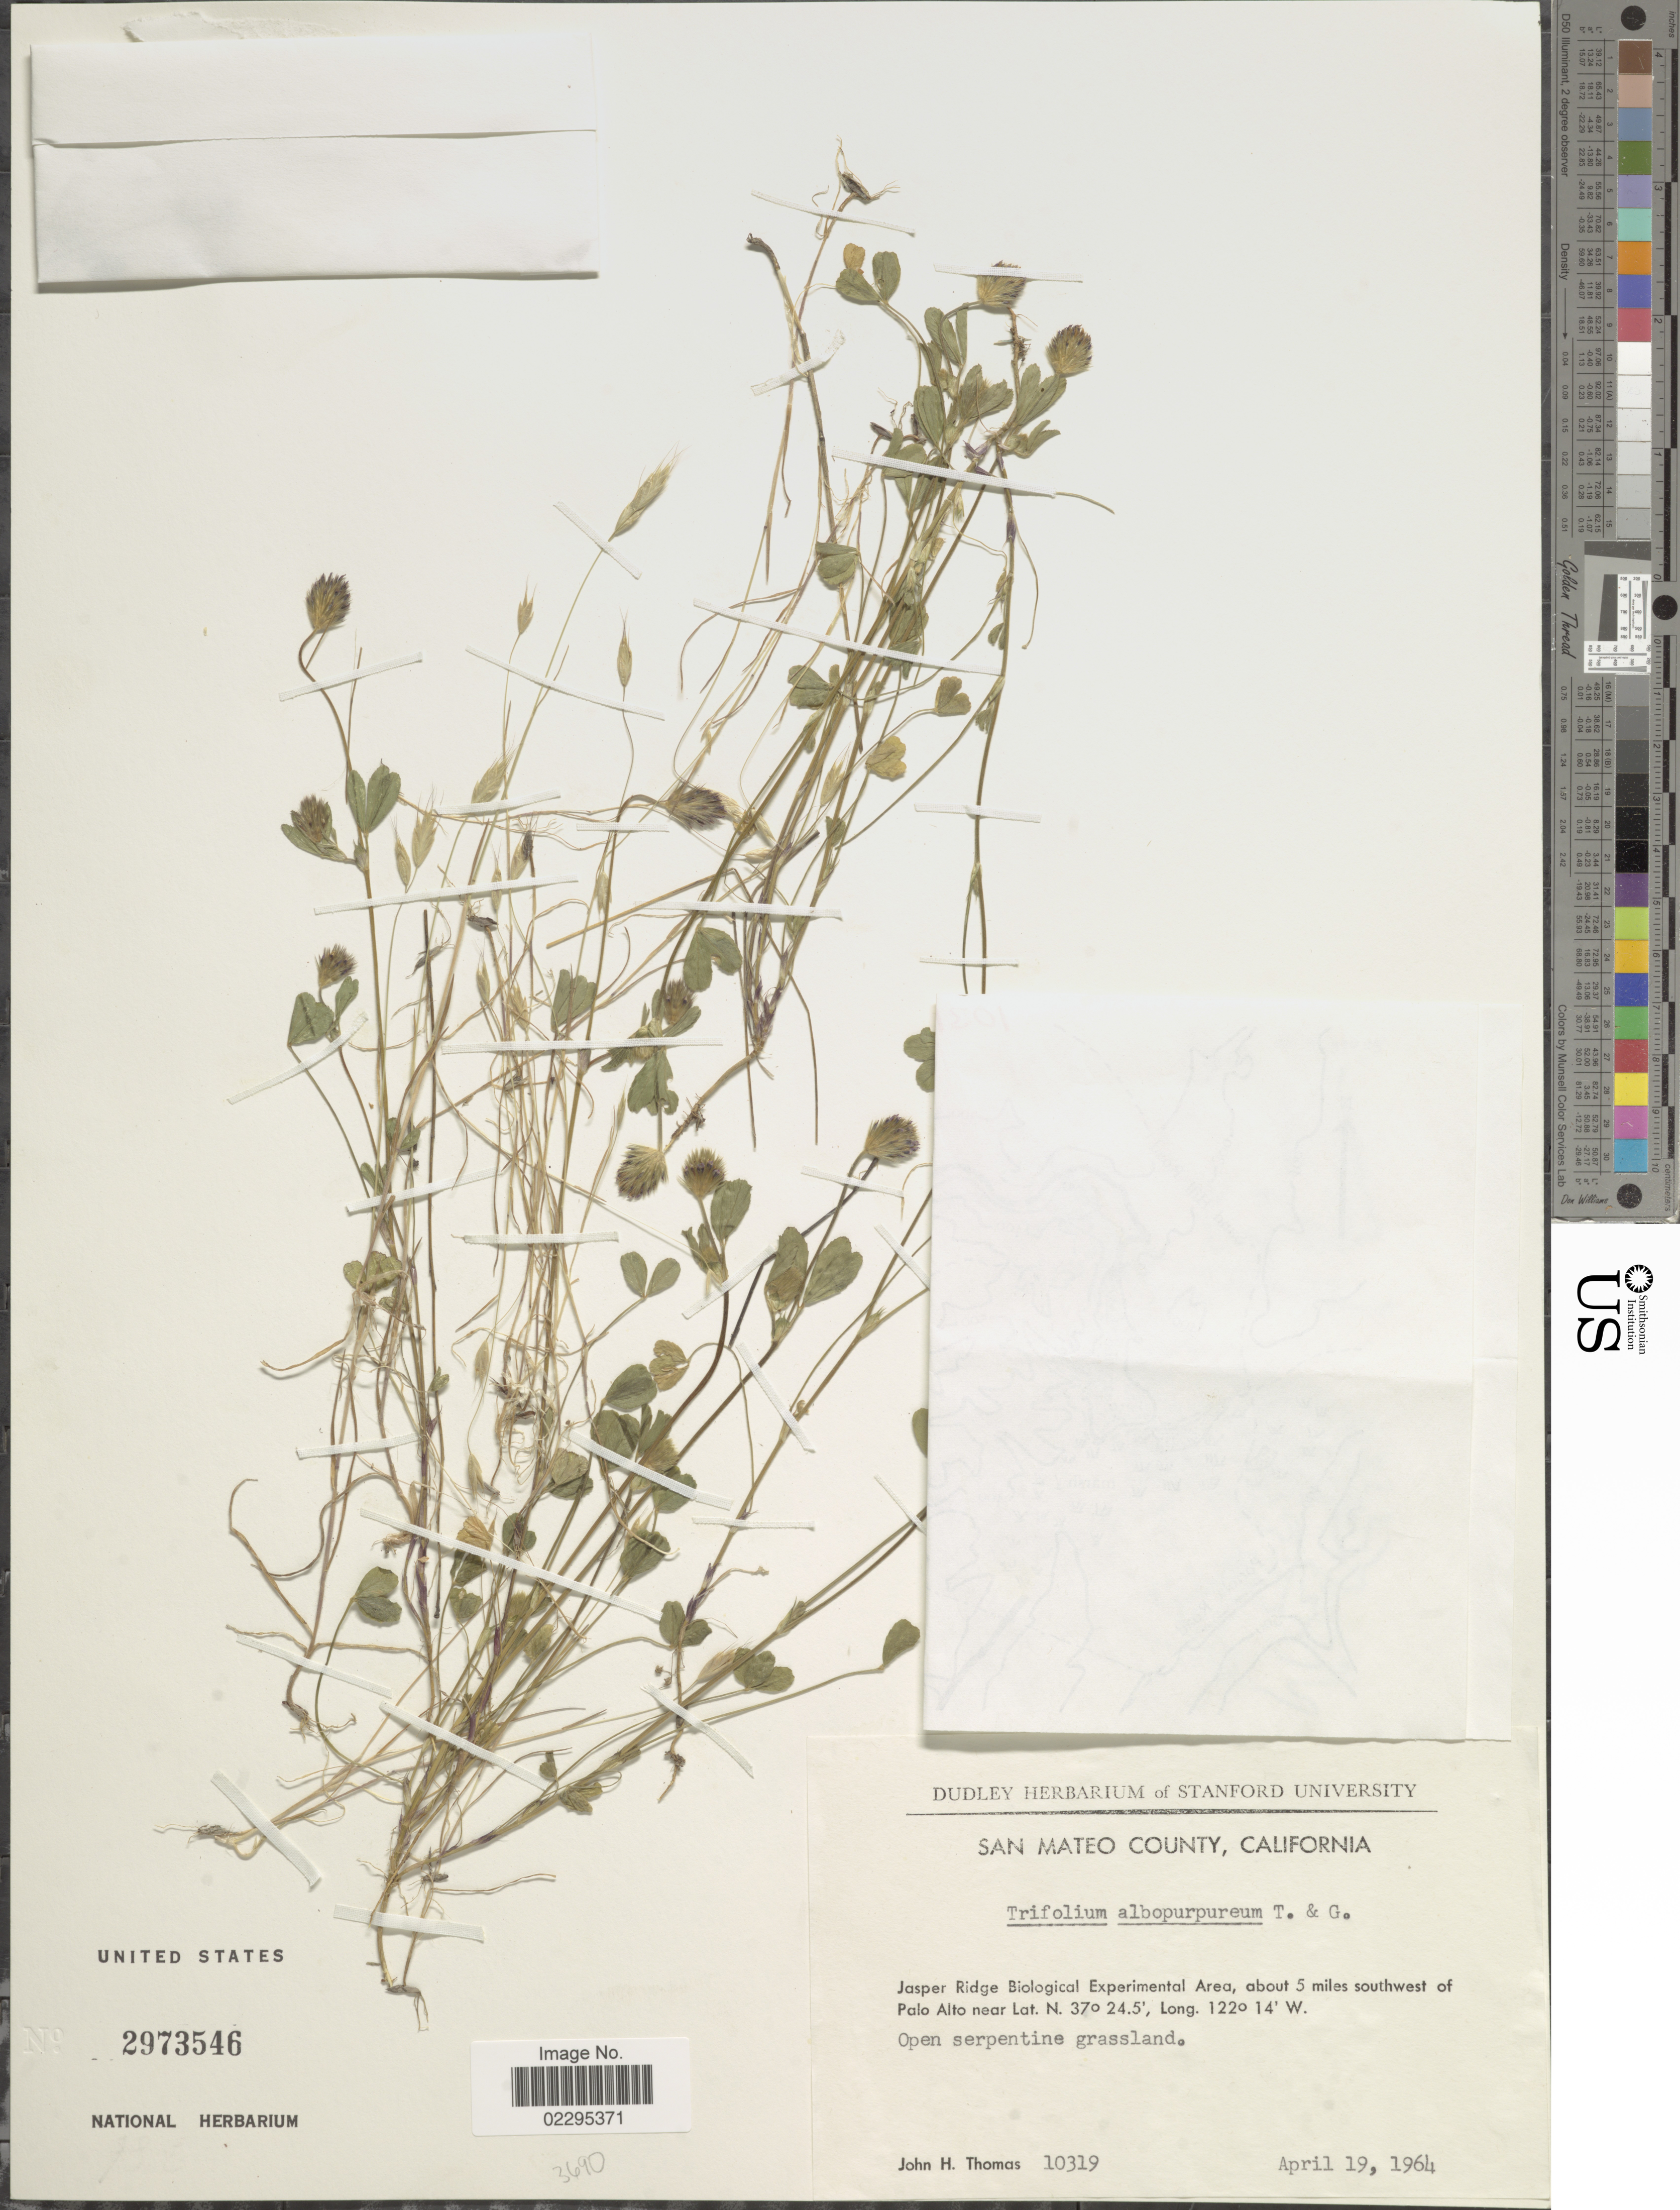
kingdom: Plantae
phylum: Tracheophyta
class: Magnoliopsida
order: Fabales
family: Fabaceae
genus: Trifolium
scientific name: Trifolium albopurpureum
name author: Torr. & A. Gray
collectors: J. H. Thomas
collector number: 10319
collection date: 1964-04-19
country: United States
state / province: California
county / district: San Mateo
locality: San Mateo County, California. Jasper Ridge Biological Experimental area, about 5 miles southwest of Palo Alto.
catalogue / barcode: US 2973546